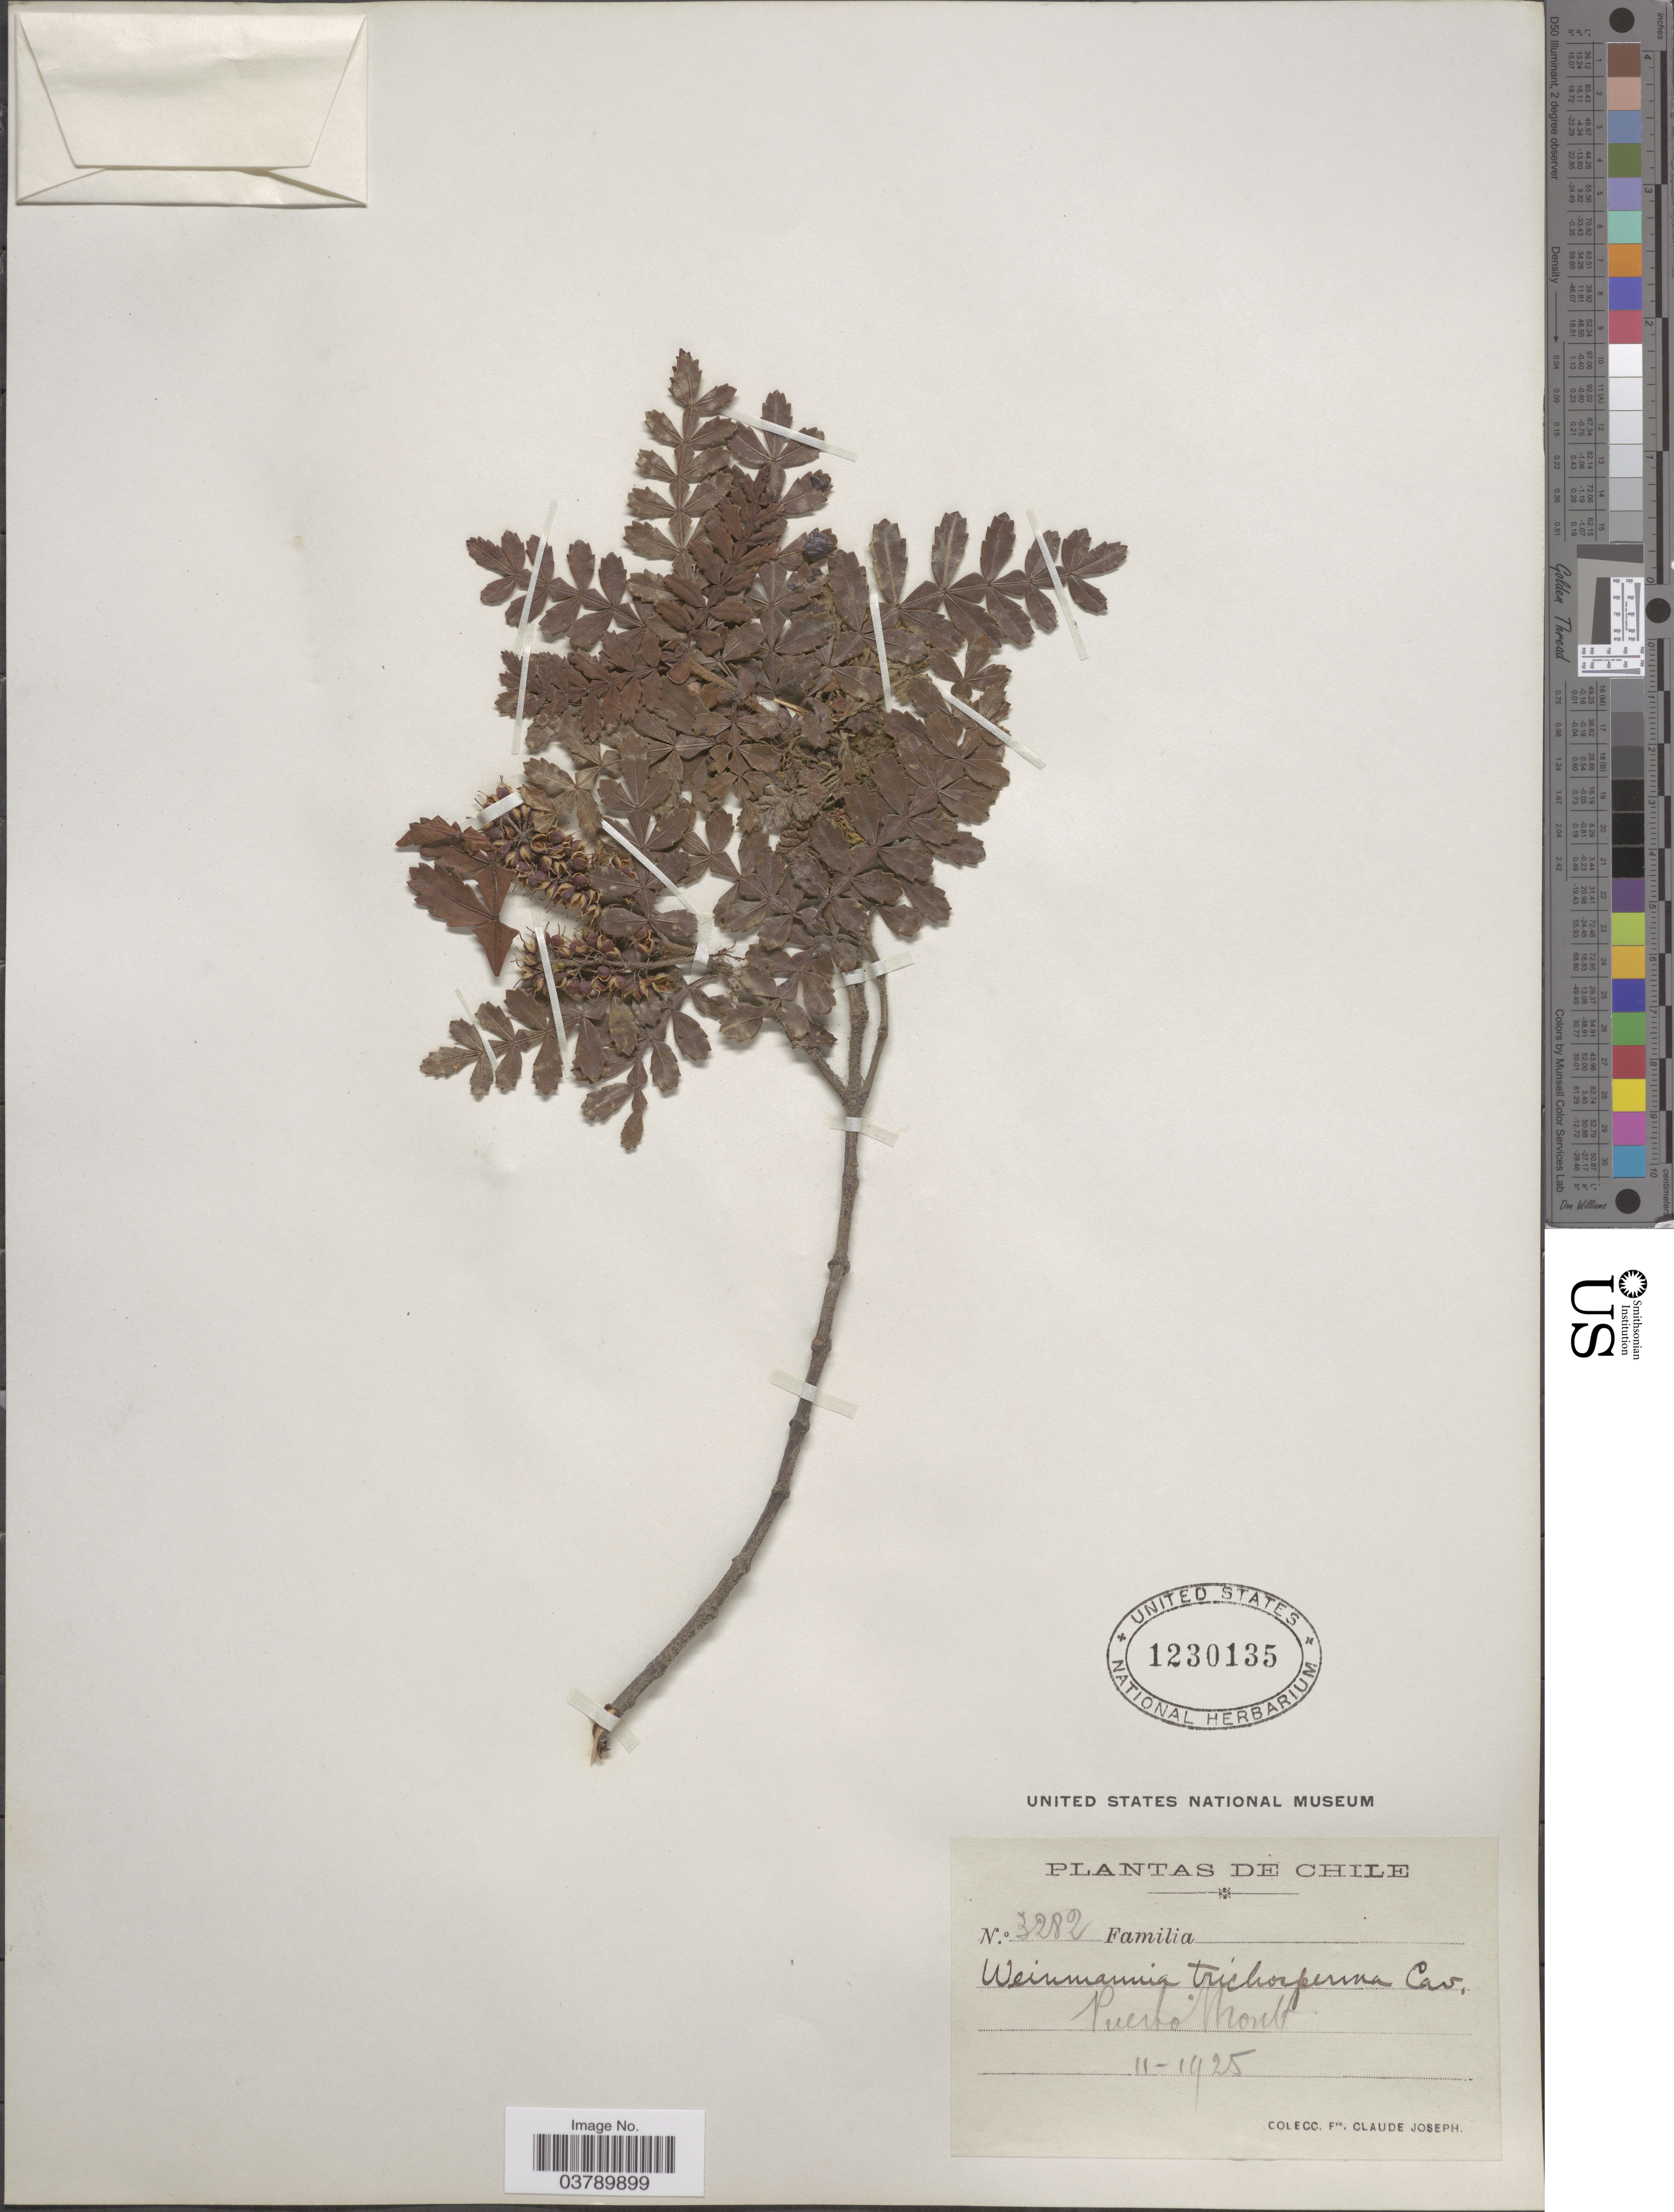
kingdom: Plantae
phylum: Tracheophyta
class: Magnoliopsida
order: Oxalidales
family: Cunoniaceae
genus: Weinmannia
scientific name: Weinmannia trichosperma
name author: Cav.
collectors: Bro. Claude-Joseph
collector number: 3282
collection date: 1925-11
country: Chile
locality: Puerto Montt.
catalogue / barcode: US 1230135